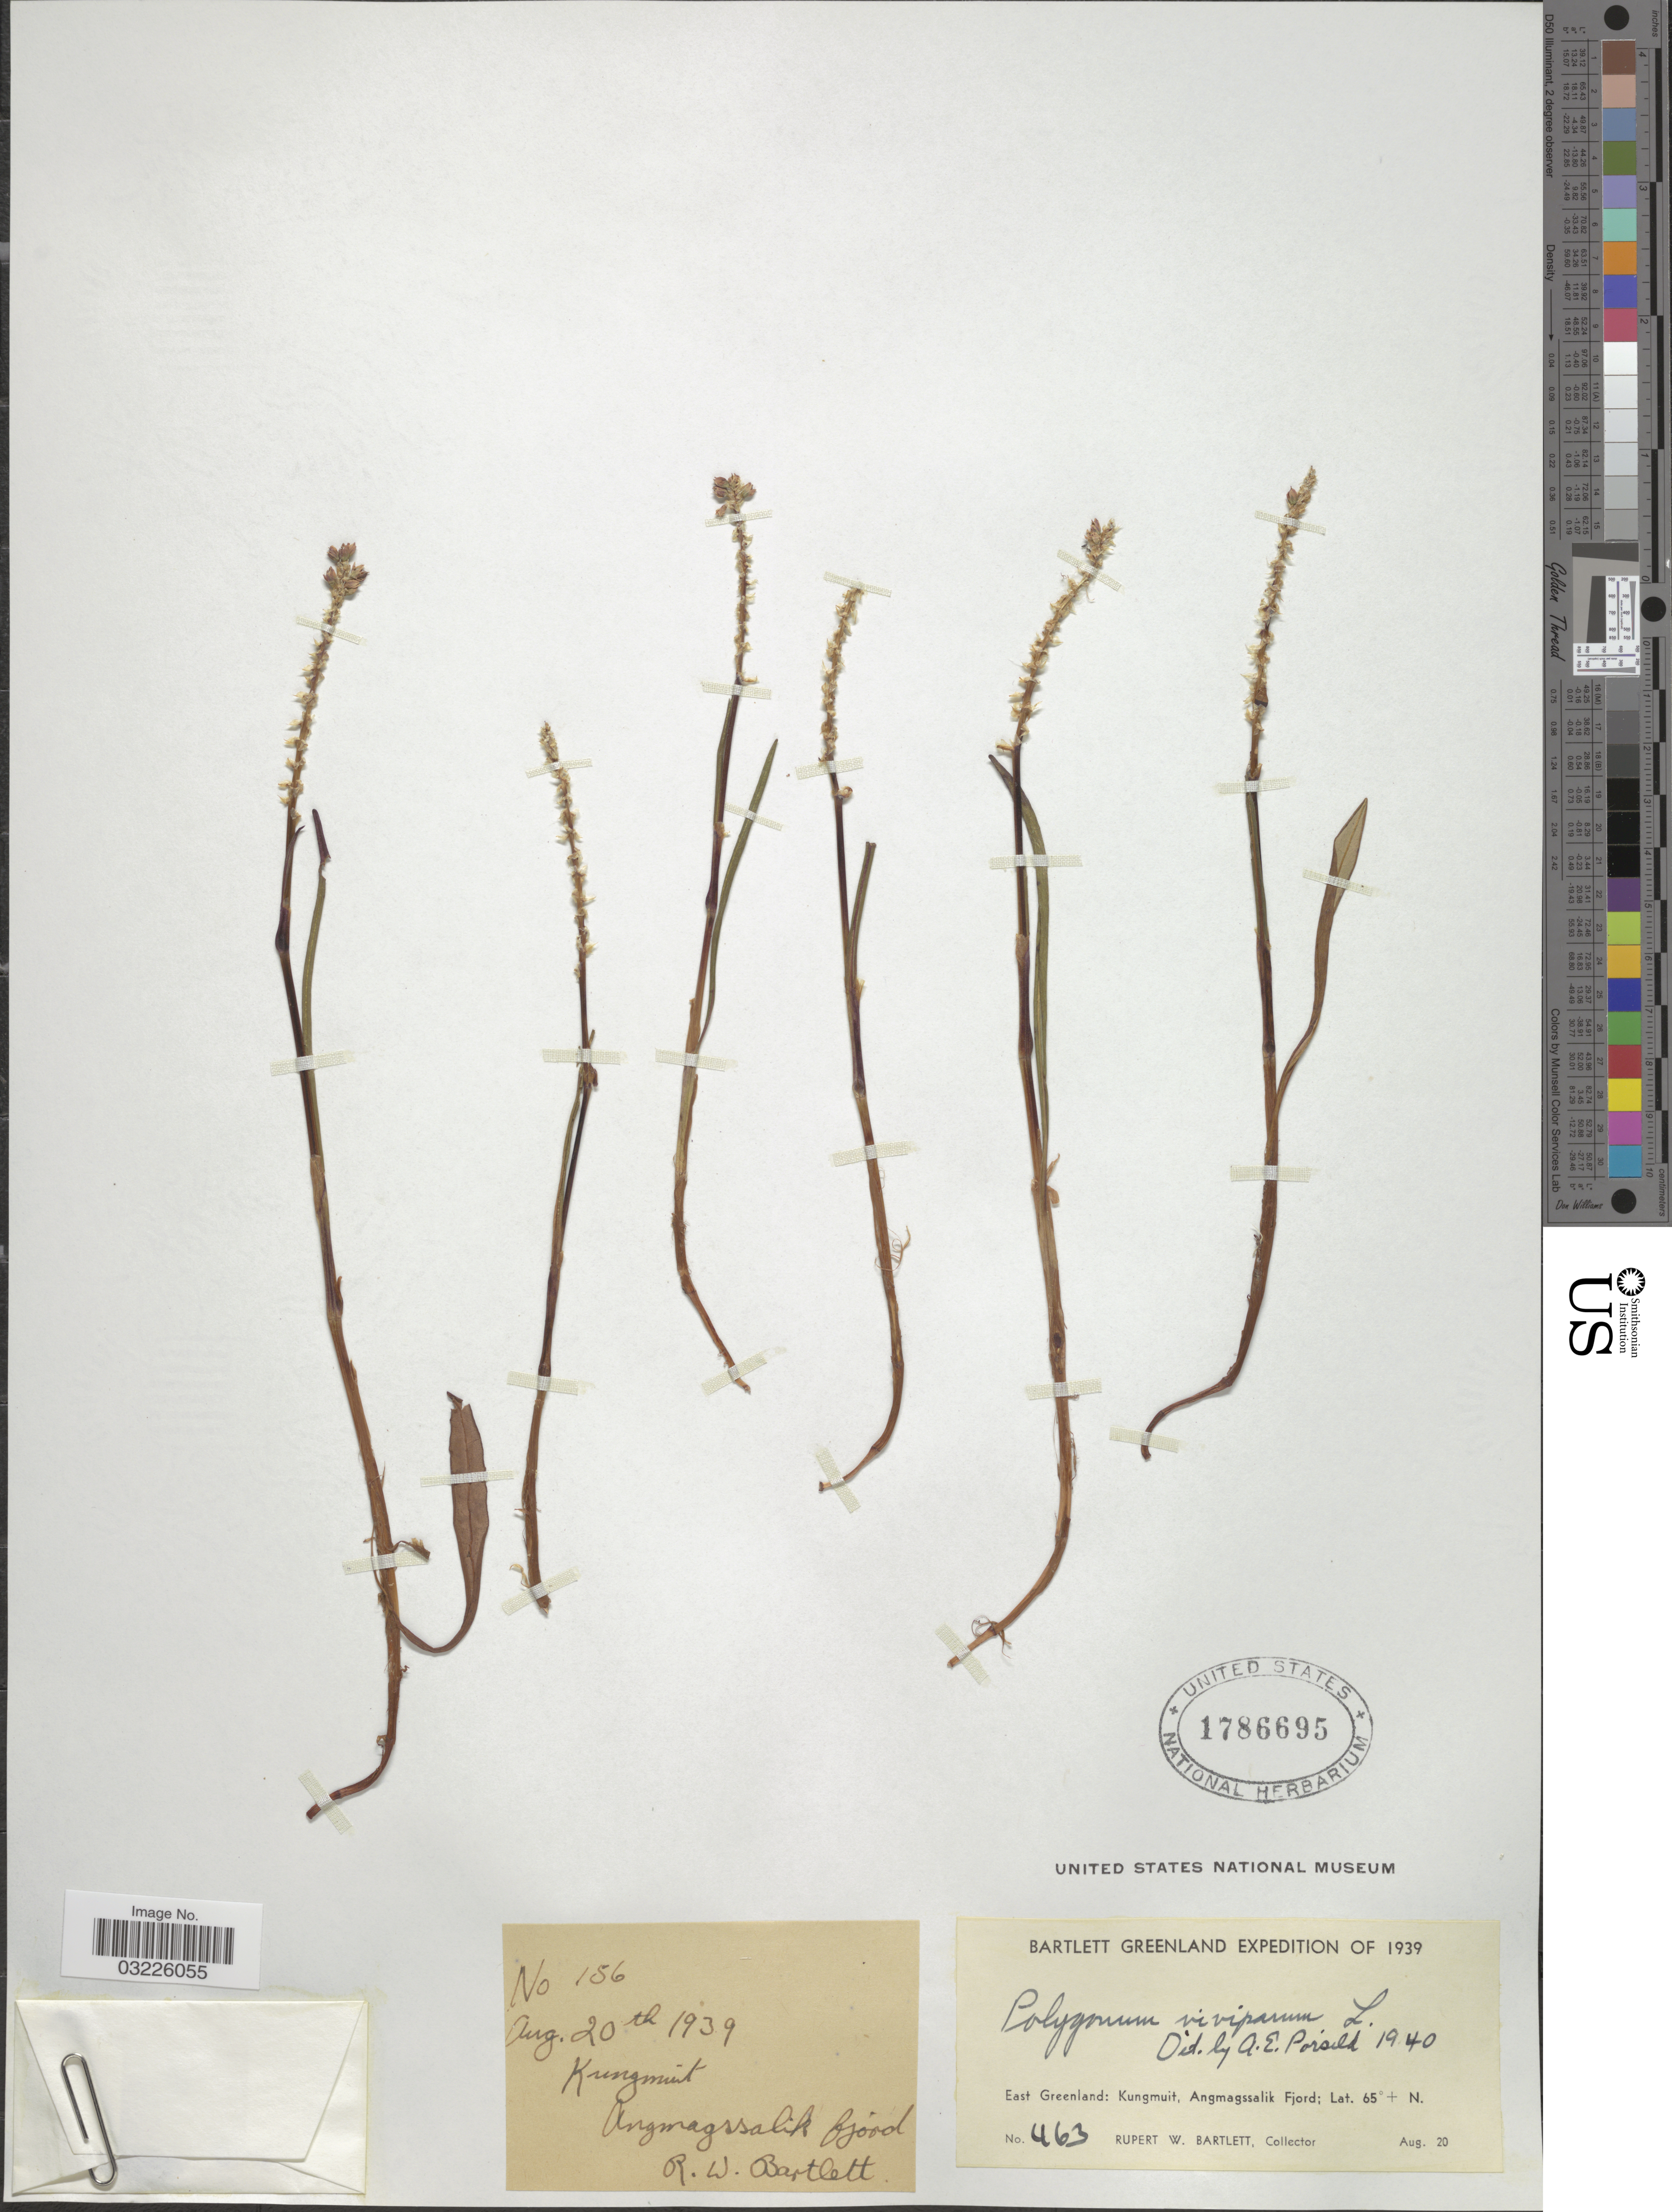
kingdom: Plantae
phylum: Tracheophyta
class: Magnoliopsida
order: Caryophyllales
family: Polygonaceae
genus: Bistorta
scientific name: Bistorta vivipara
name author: (L.) Delarbre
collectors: R. W. Bartlett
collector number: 463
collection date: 1939-08-20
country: Greenland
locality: East Greenland: Kungmuit, Angmagssalik Fjord.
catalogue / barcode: US 1786695